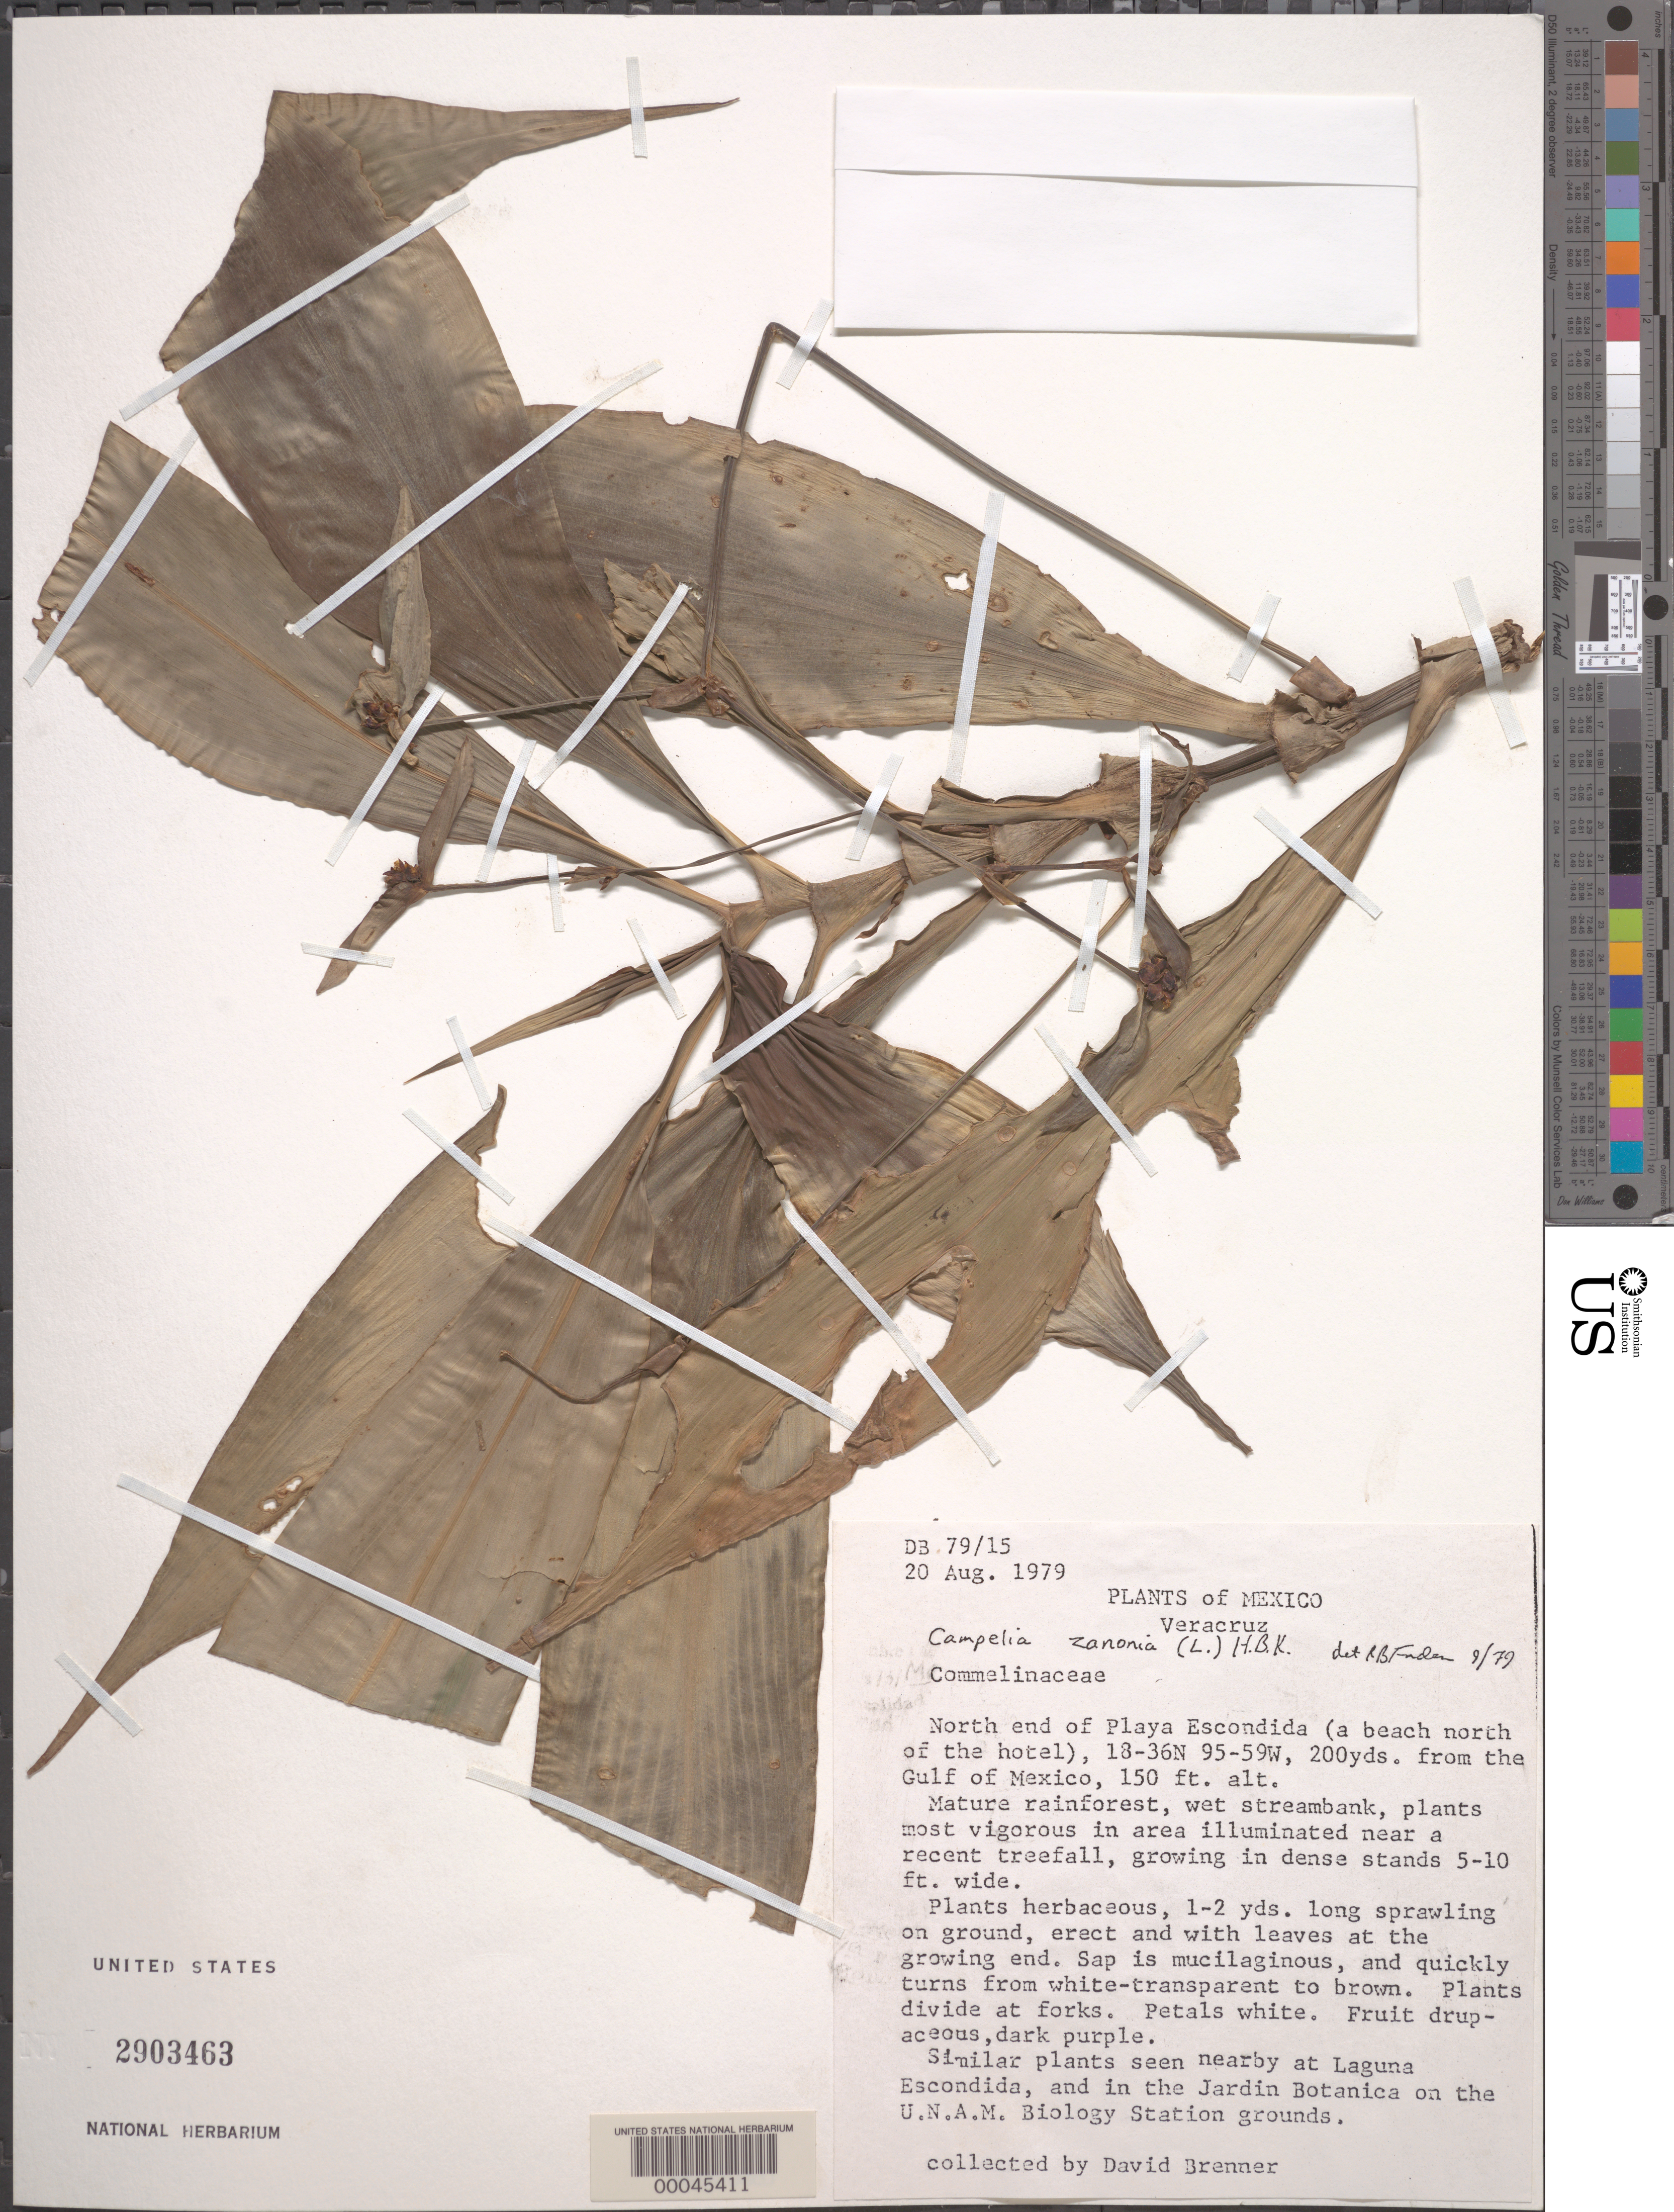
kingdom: Plantae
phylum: Tracheophyta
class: Liliopsida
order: Commelinales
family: Commelinaceae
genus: Tradescantia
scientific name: Tradescantia zanonia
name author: (L.) Sw.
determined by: Faden, Robert B., (US), Smithsonian Institution - National Museum of Natural History (UNITED STATES)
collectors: D. Brenner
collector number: Db 79/15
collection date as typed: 20 Aug 1979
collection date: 1979-08-20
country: Mexico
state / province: Veracruz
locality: Playa escondida, Gulf of Mexico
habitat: Wet streambank, mature rainforest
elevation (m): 46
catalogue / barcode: US 2903463